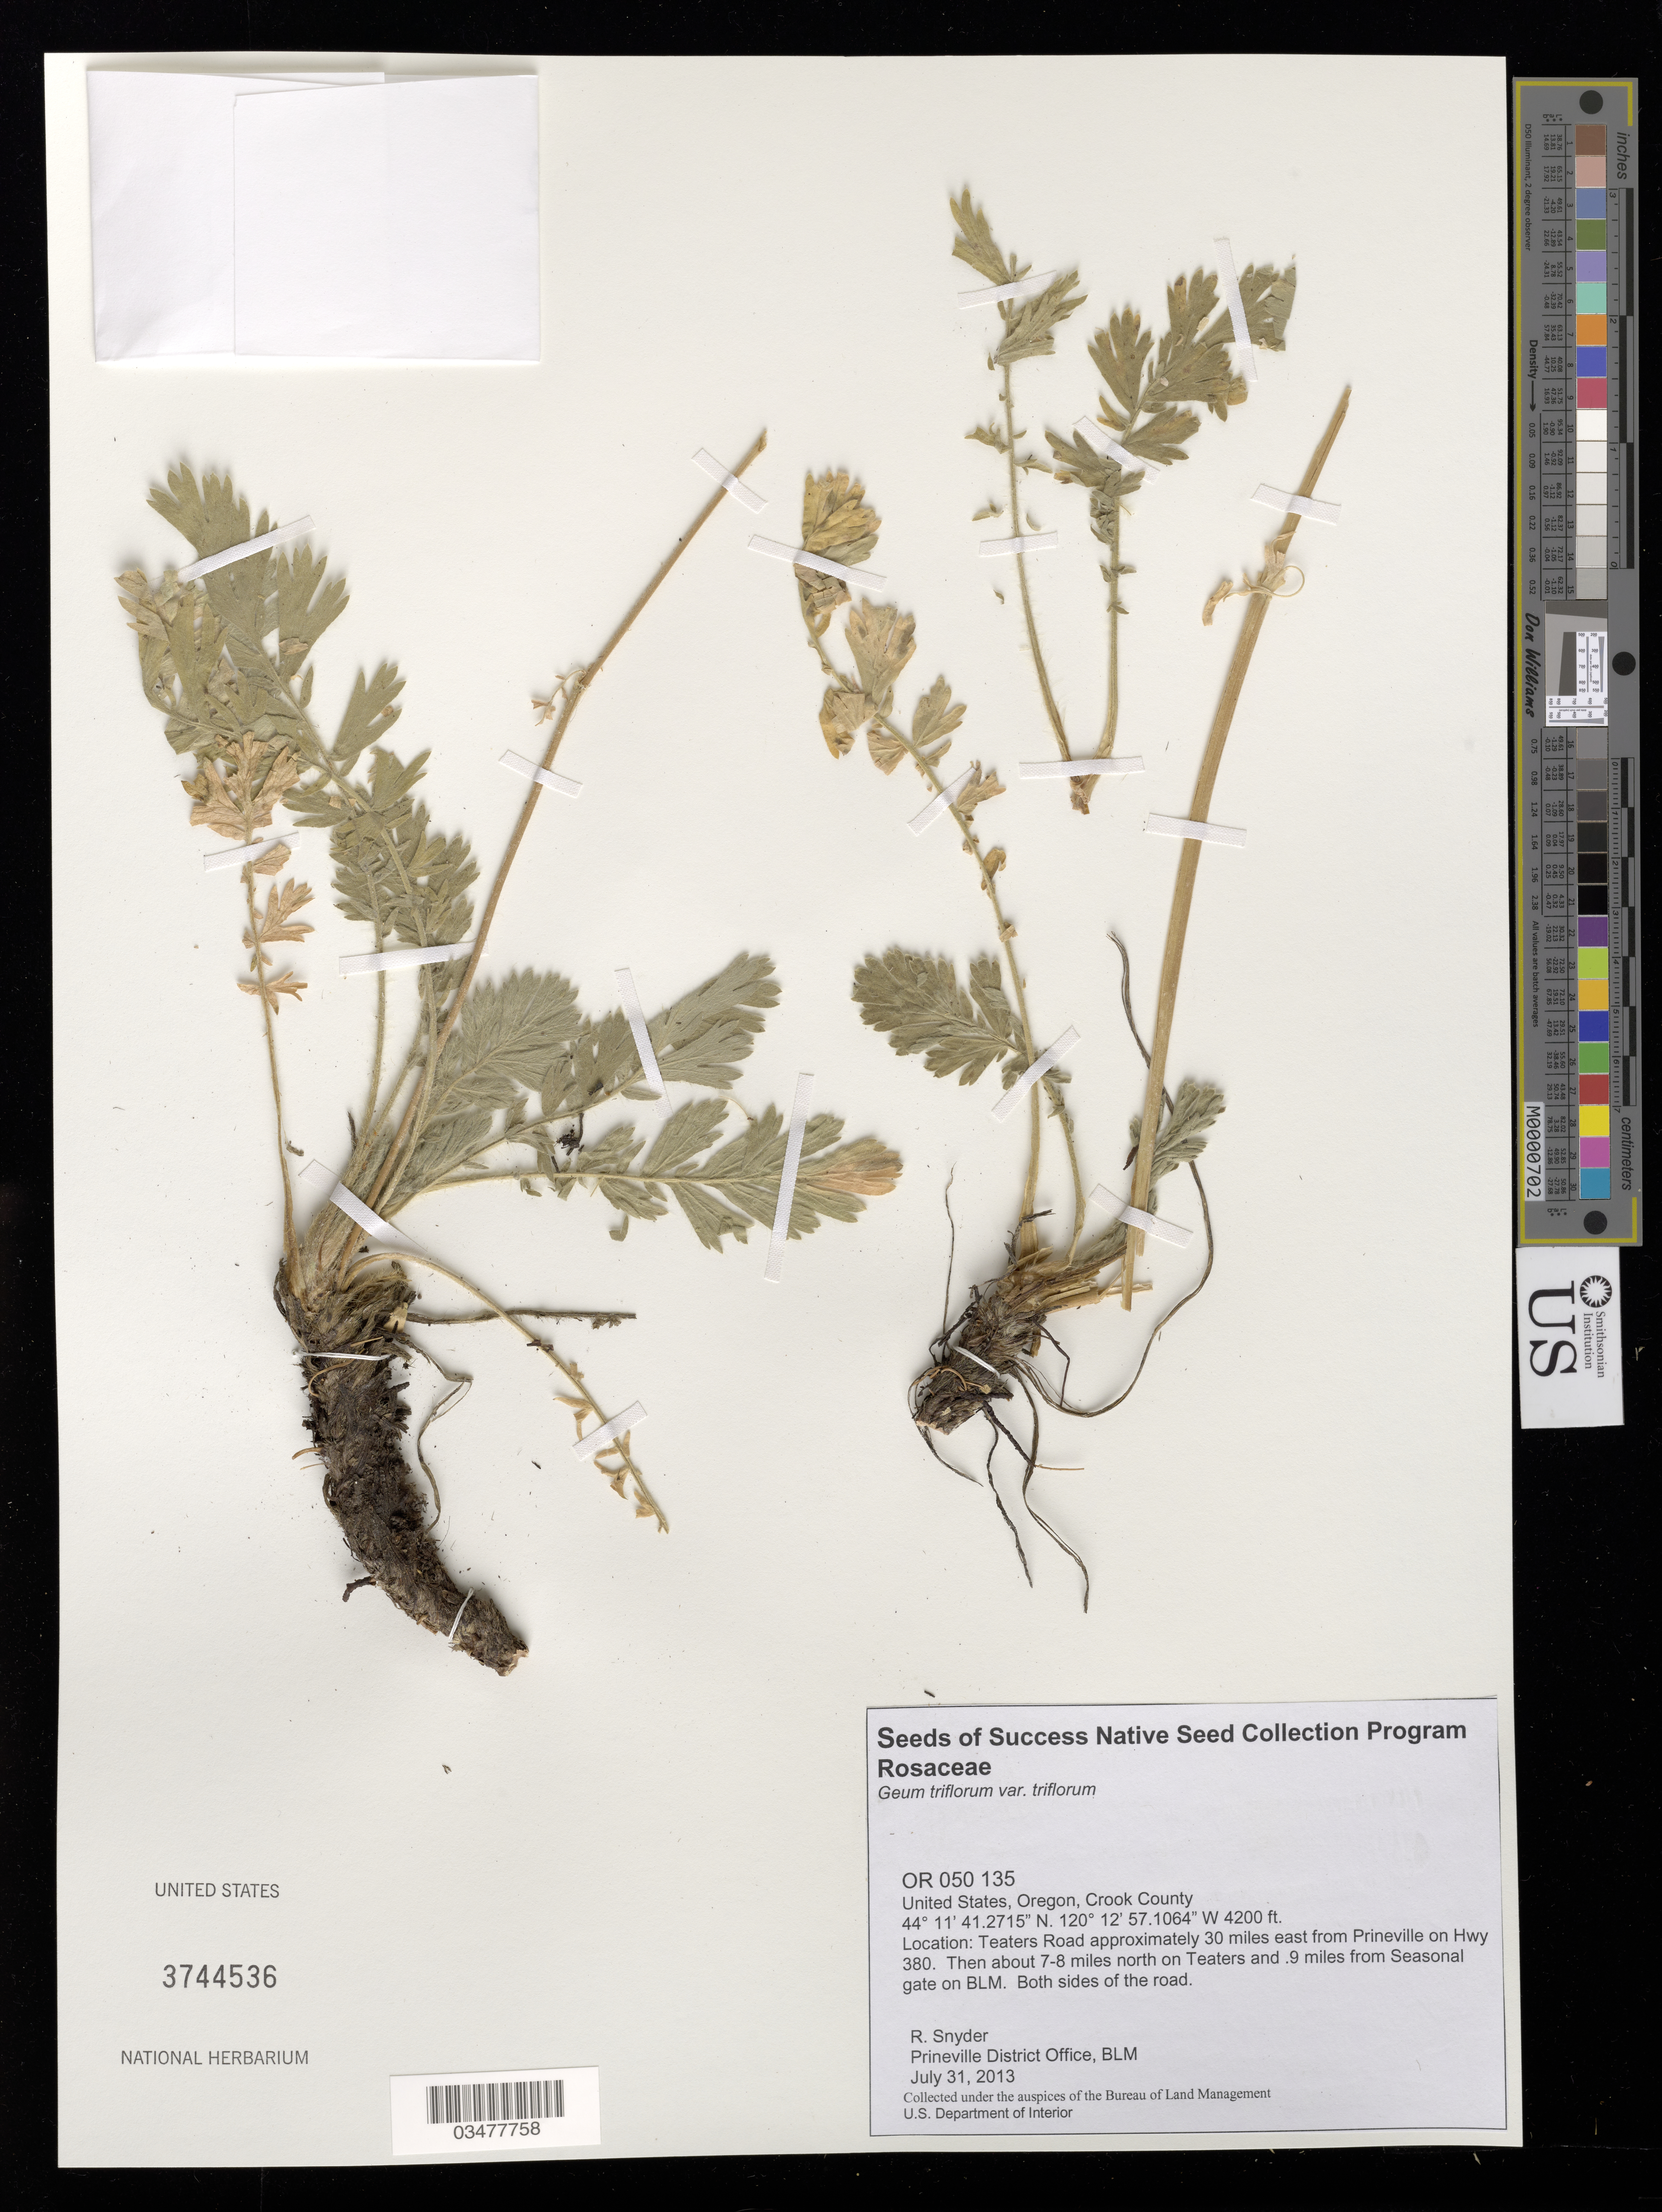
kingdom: Plantae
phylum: Tracheophyta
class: Magnoliopsida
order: Rosales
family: Rosaceae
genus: Geum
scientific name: Geum triflorum var. triflorum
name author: Pursh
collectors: R. Snyder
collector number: OR 050 135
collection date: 2013-07-31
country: United States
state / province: Oregon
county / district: Crook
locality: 30 mi E from Prineville on Hwy 380, 0.9 mi. from Seasonal gate on BLM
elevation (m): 1280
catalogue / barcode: US 3744536